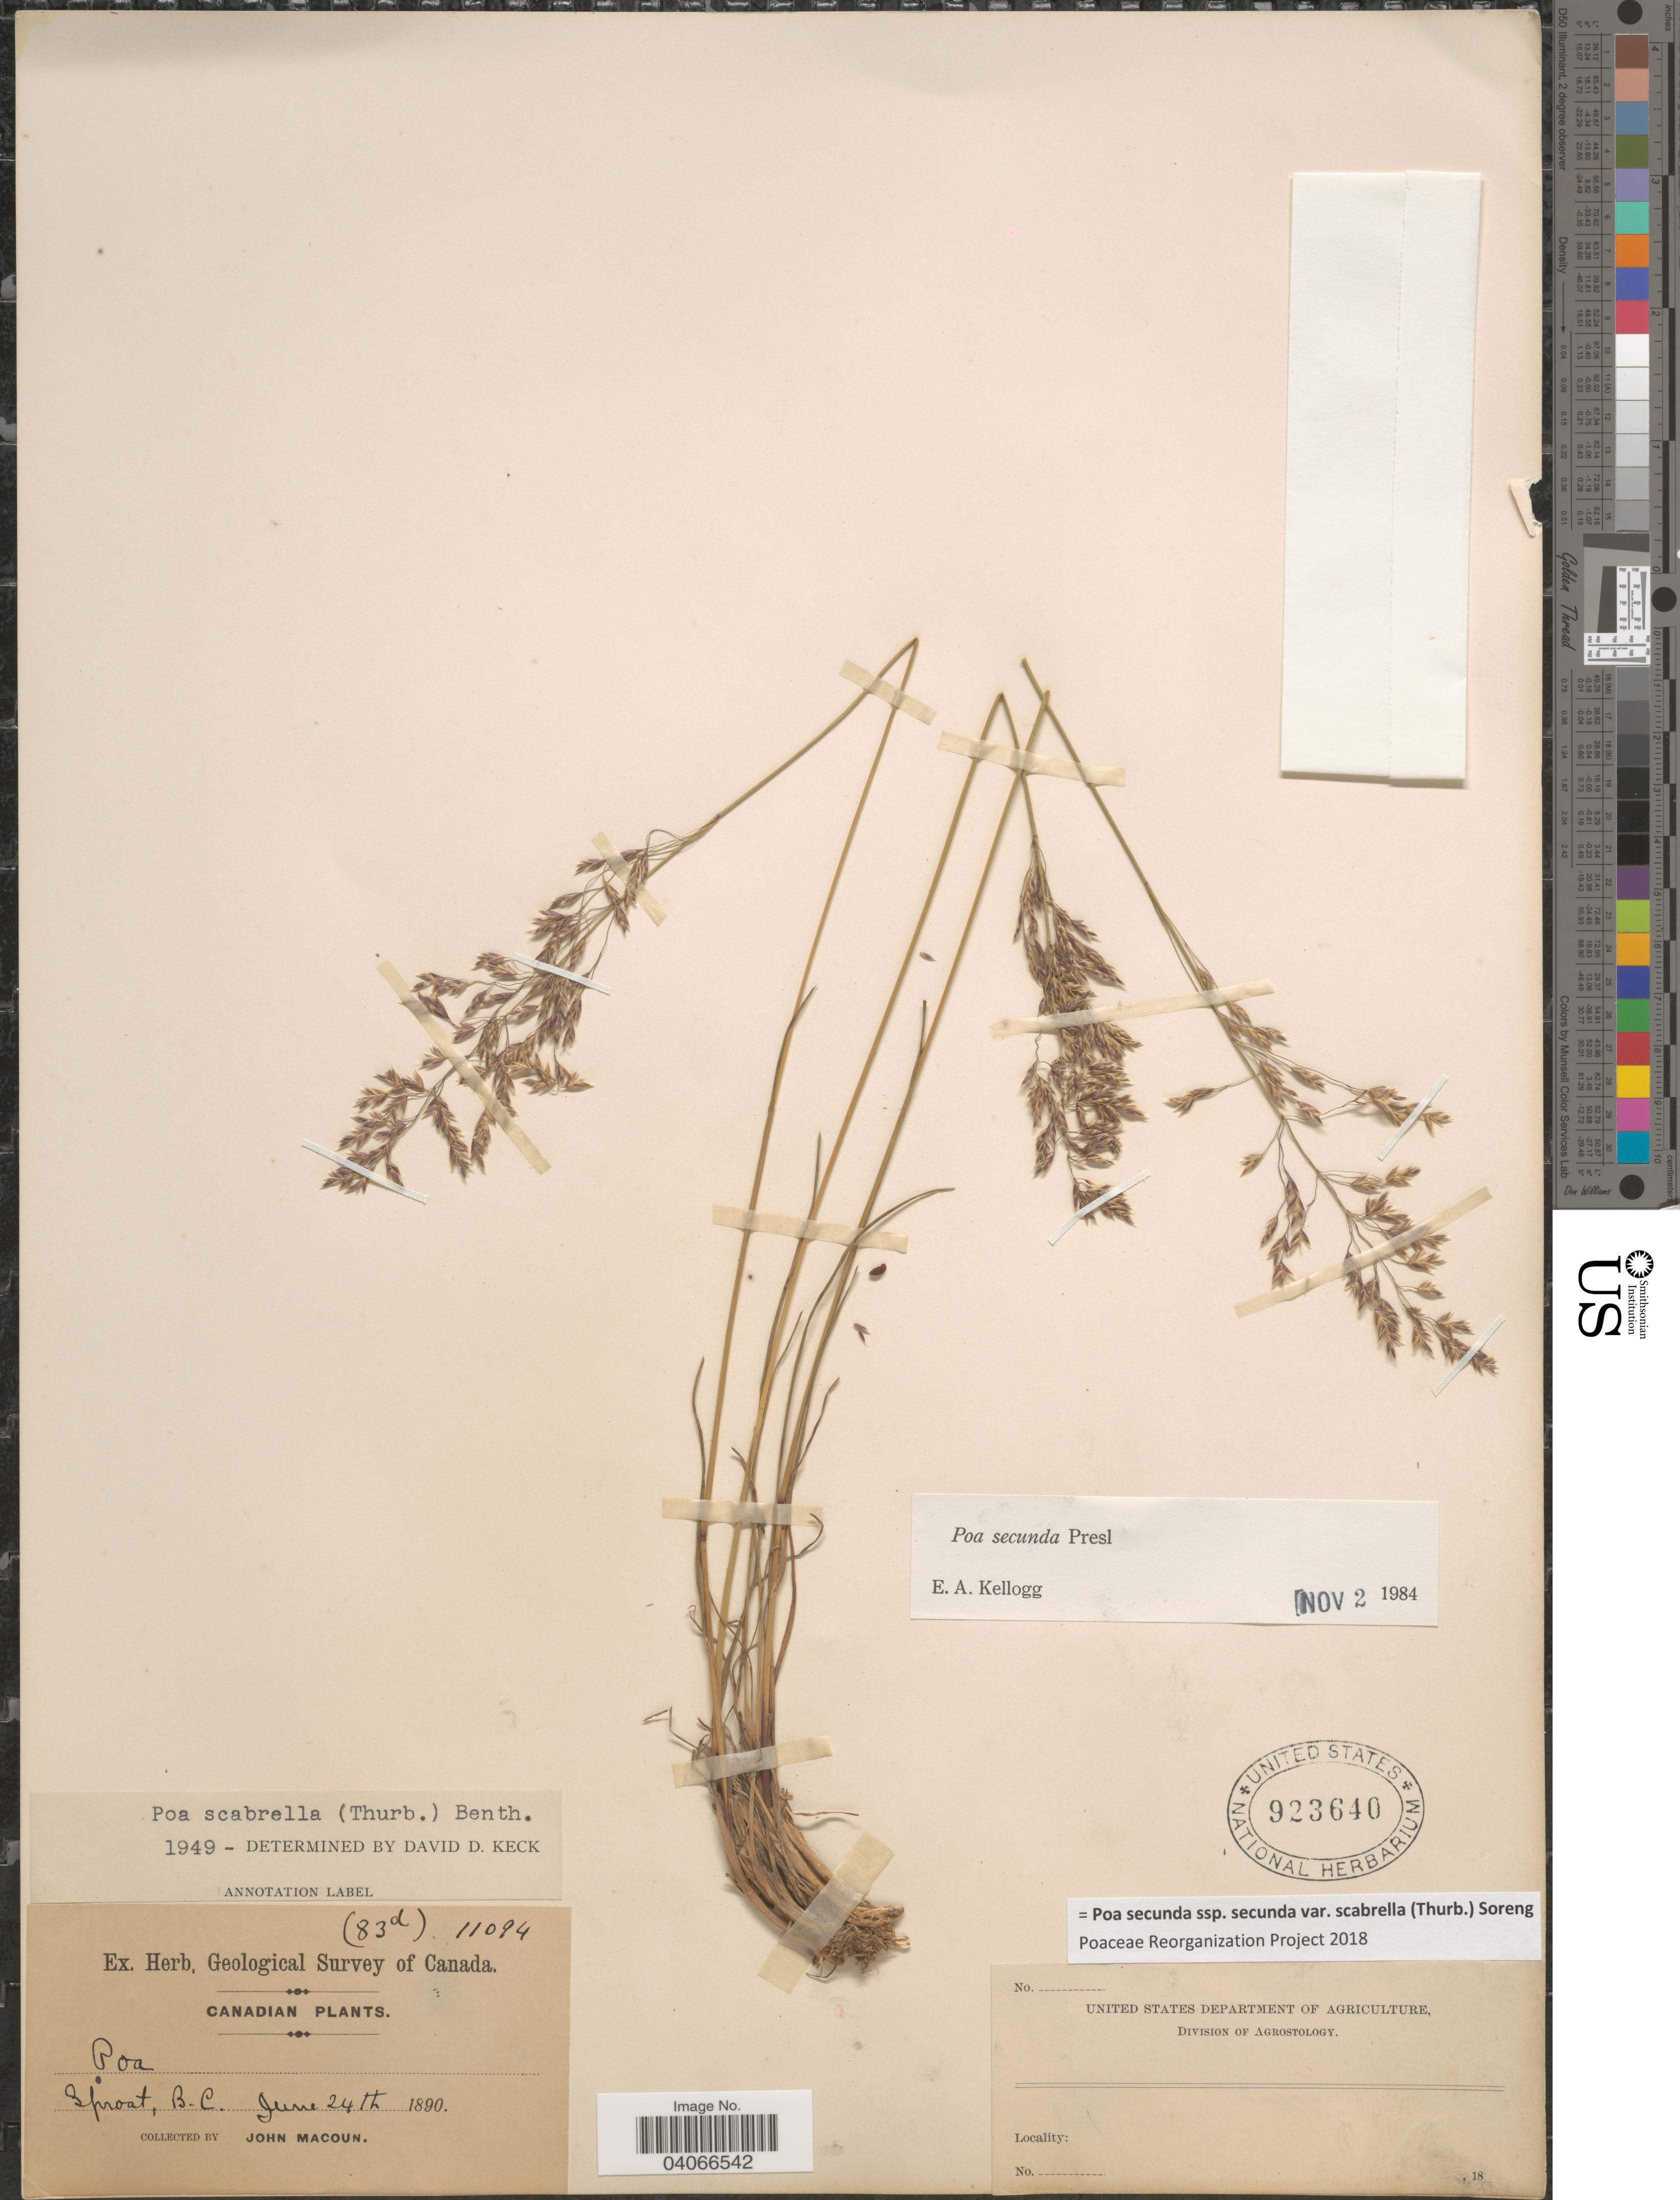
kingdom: Plantae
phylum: Tracheophyta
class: Liliopsida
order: Poales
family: Poaceae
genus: Poa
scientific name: Poa secunda subsp. secunda var. scabrella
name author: (Thurb.) Soreng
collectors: J. Macoun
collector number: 83d/11094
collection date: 1890-06-24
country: Canada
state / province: British Columbia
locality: Herb. Geological Survey of Canada. Sproat.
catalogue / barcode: US 923640